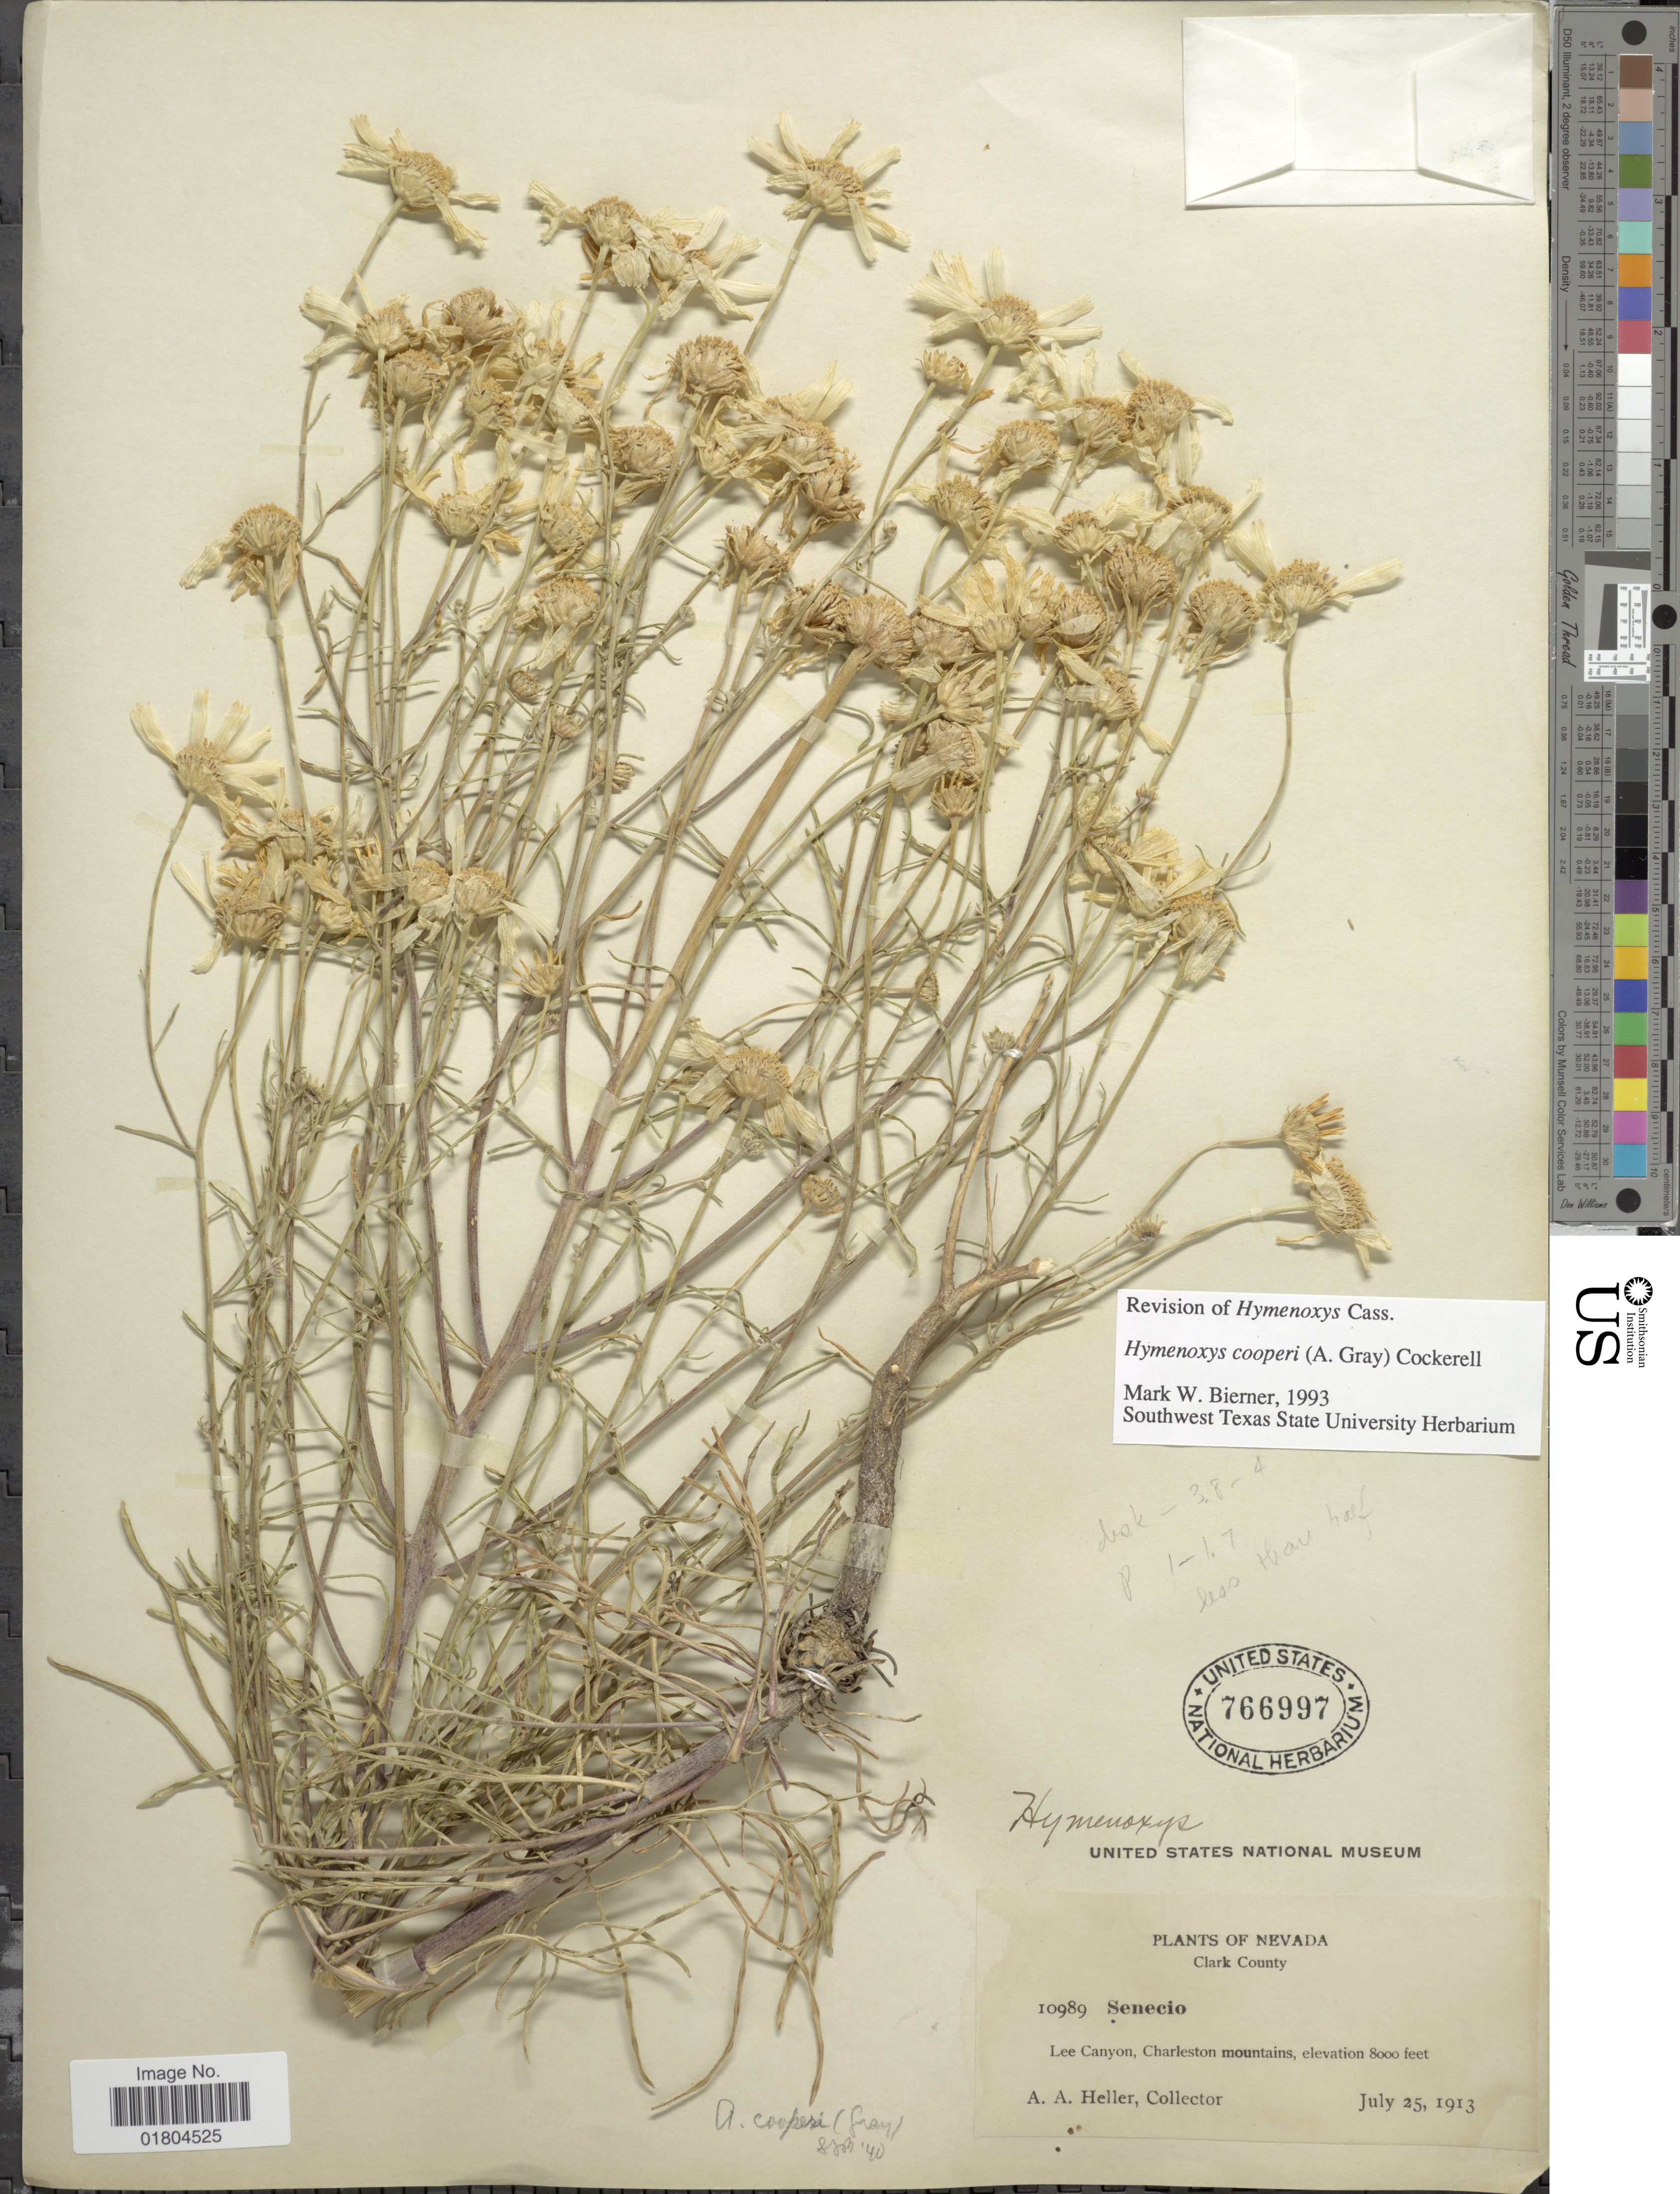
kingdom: Plantae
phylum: Tracheophyta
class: Magnoliopsida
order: Asterales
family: Asteraceae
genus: Hymenoxys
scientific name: Hymenoxys cooperi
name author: (A. Gray) Cockerell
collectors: A. A. Heller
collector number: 10989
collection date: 1913-07-25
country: United States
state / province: Nevada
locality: Clark County. Lee Canyon, Charleston mountains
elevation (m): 2438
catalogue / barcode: US 766997